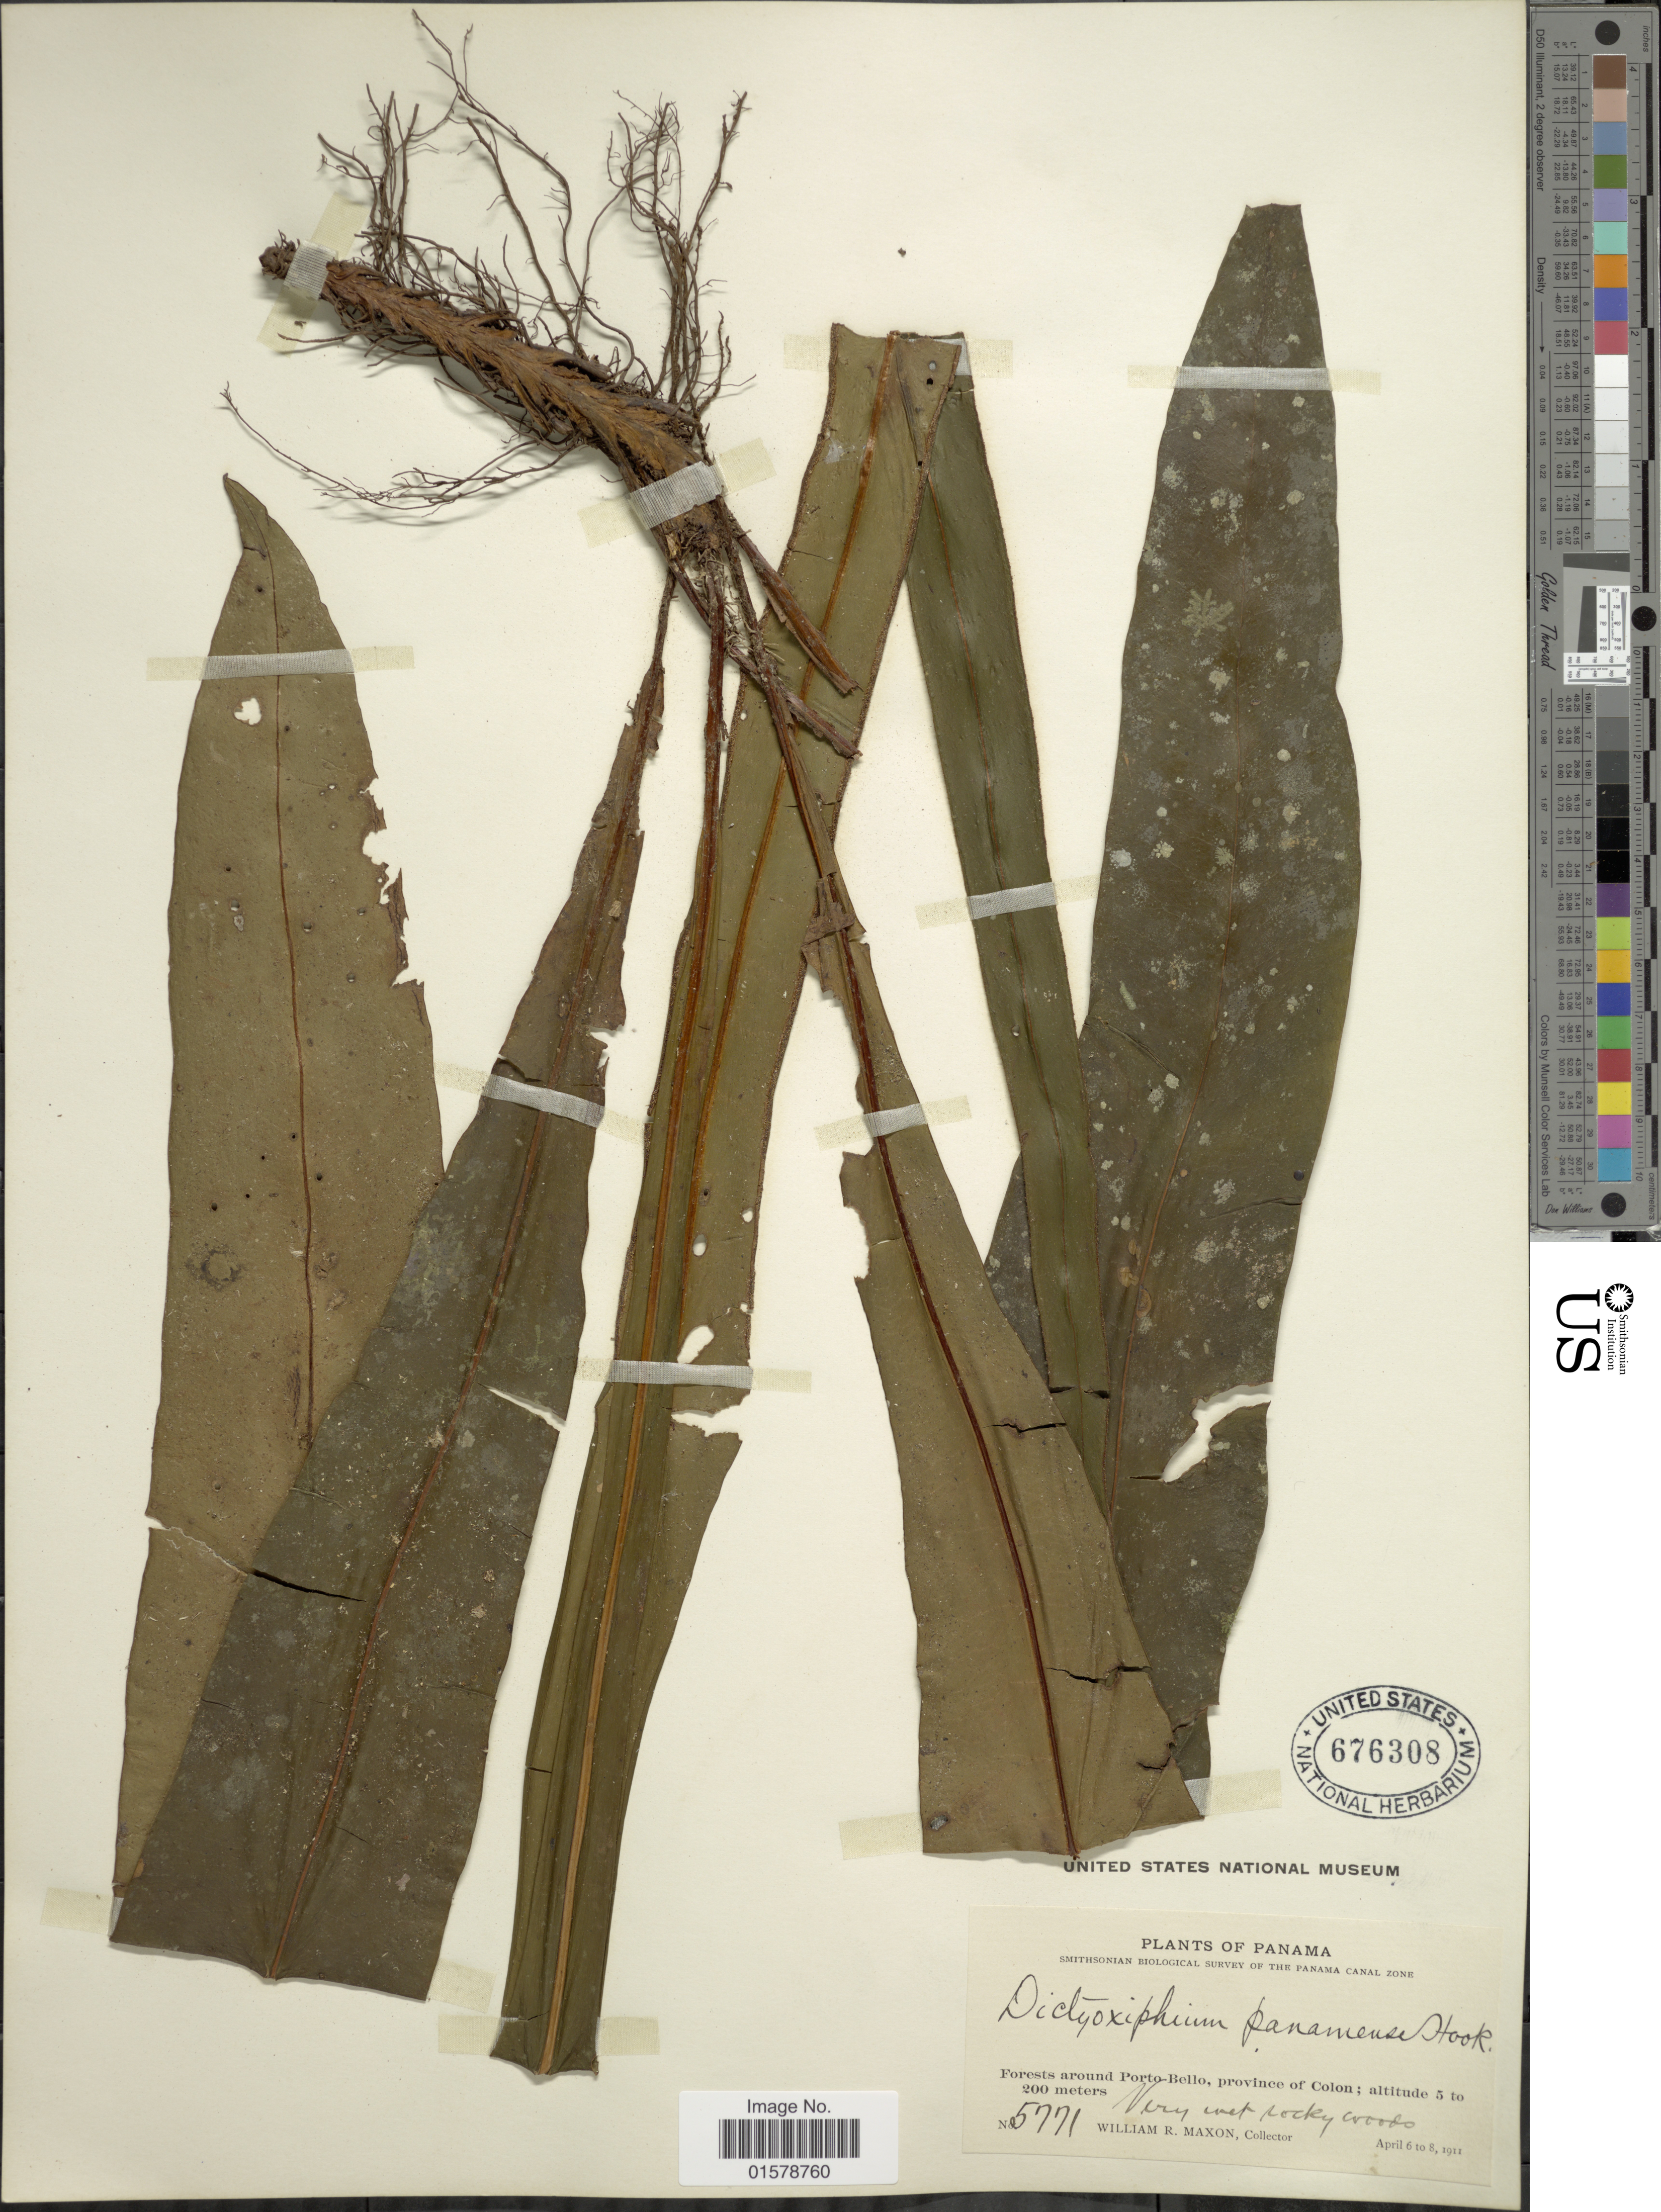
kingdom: Plantae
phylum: Tracheophyta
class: Polypodiopsida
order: Polypodiales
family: Tectariaceae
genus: Tectaria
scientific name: Tectaria panamensis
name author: (Hook.) R.M. Tryon & A.F. Tryon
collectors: W. R. Maxon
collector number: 5771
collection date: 1911-04-06/1911-04-08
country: Panama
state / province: Colón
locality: Panama, Forests around Porto Bello, province of Colon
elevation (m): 5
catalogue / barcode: US 676308